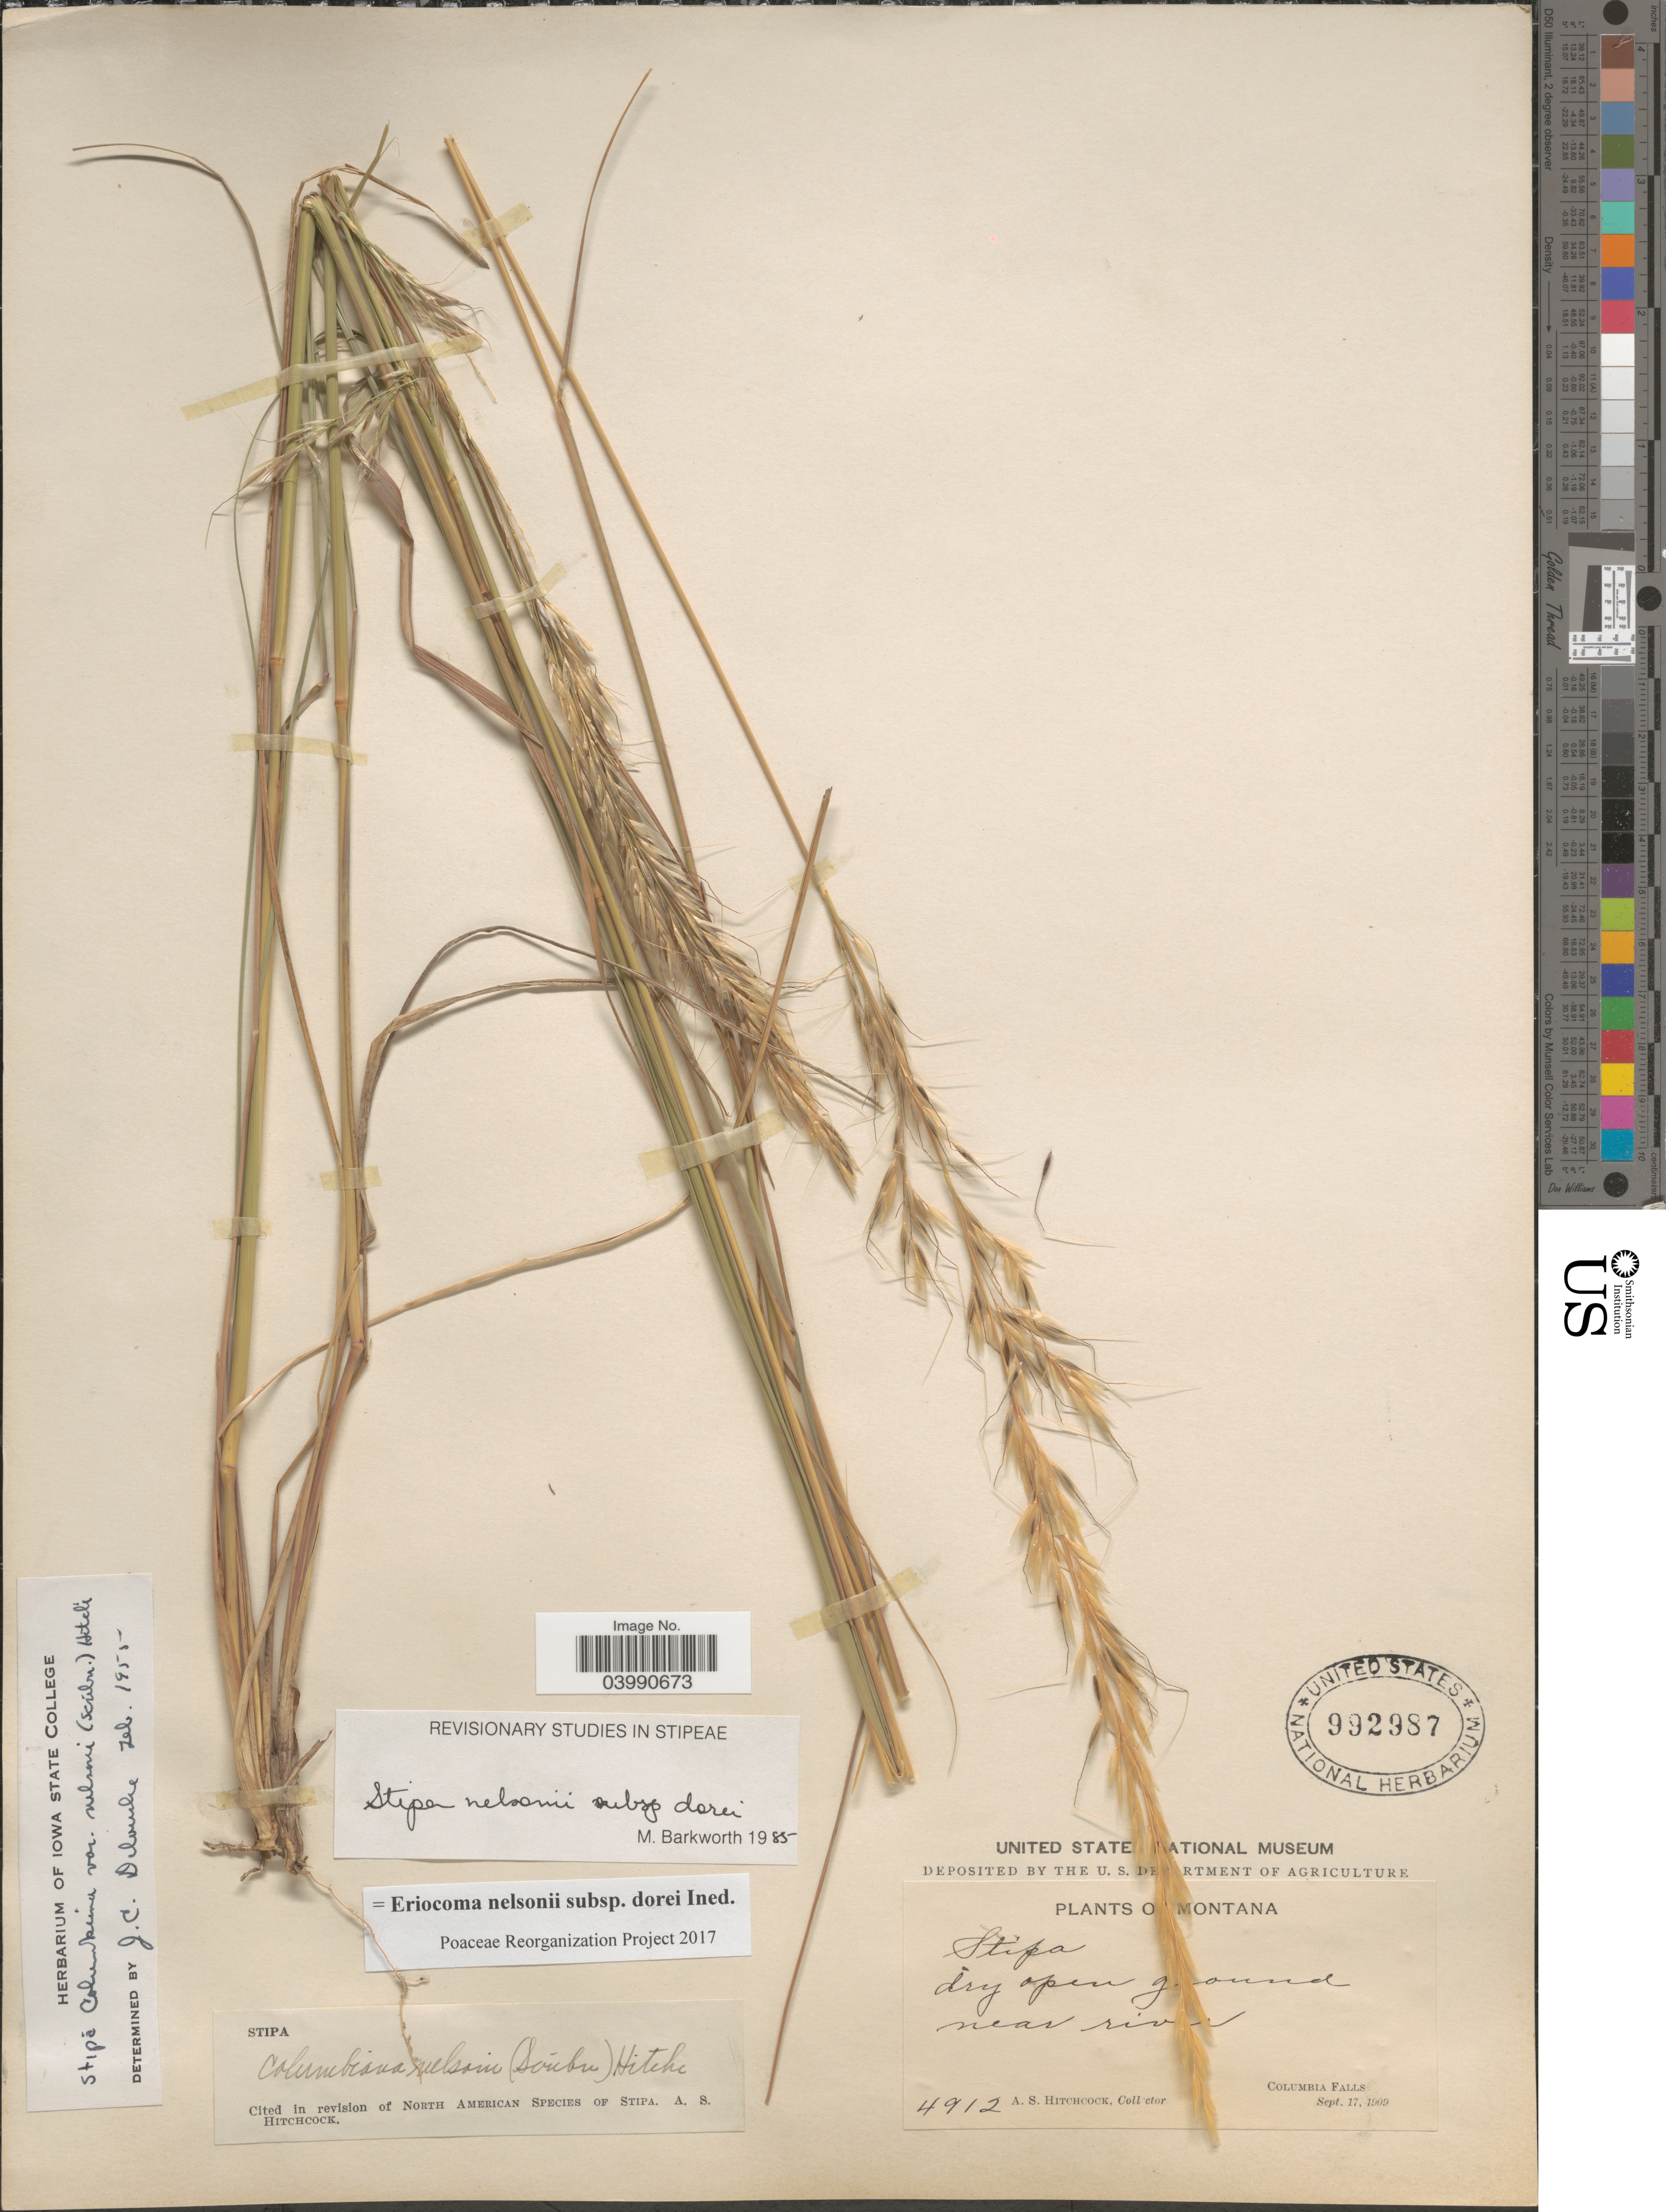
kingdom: Plantae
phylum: Tracheophyta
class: Liliopsida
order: Poales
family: Poaceae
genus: Eriocoma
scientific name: Eriocoma nelsonii subsp. dorei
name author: (Barkworth & J. Maze) Romasch.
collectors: A. S. Hitchcock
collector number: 4912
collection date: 1909-09-17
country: United States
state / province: Montana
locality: Dry open ground near river, Columbia Falls.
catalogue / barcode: US 992987